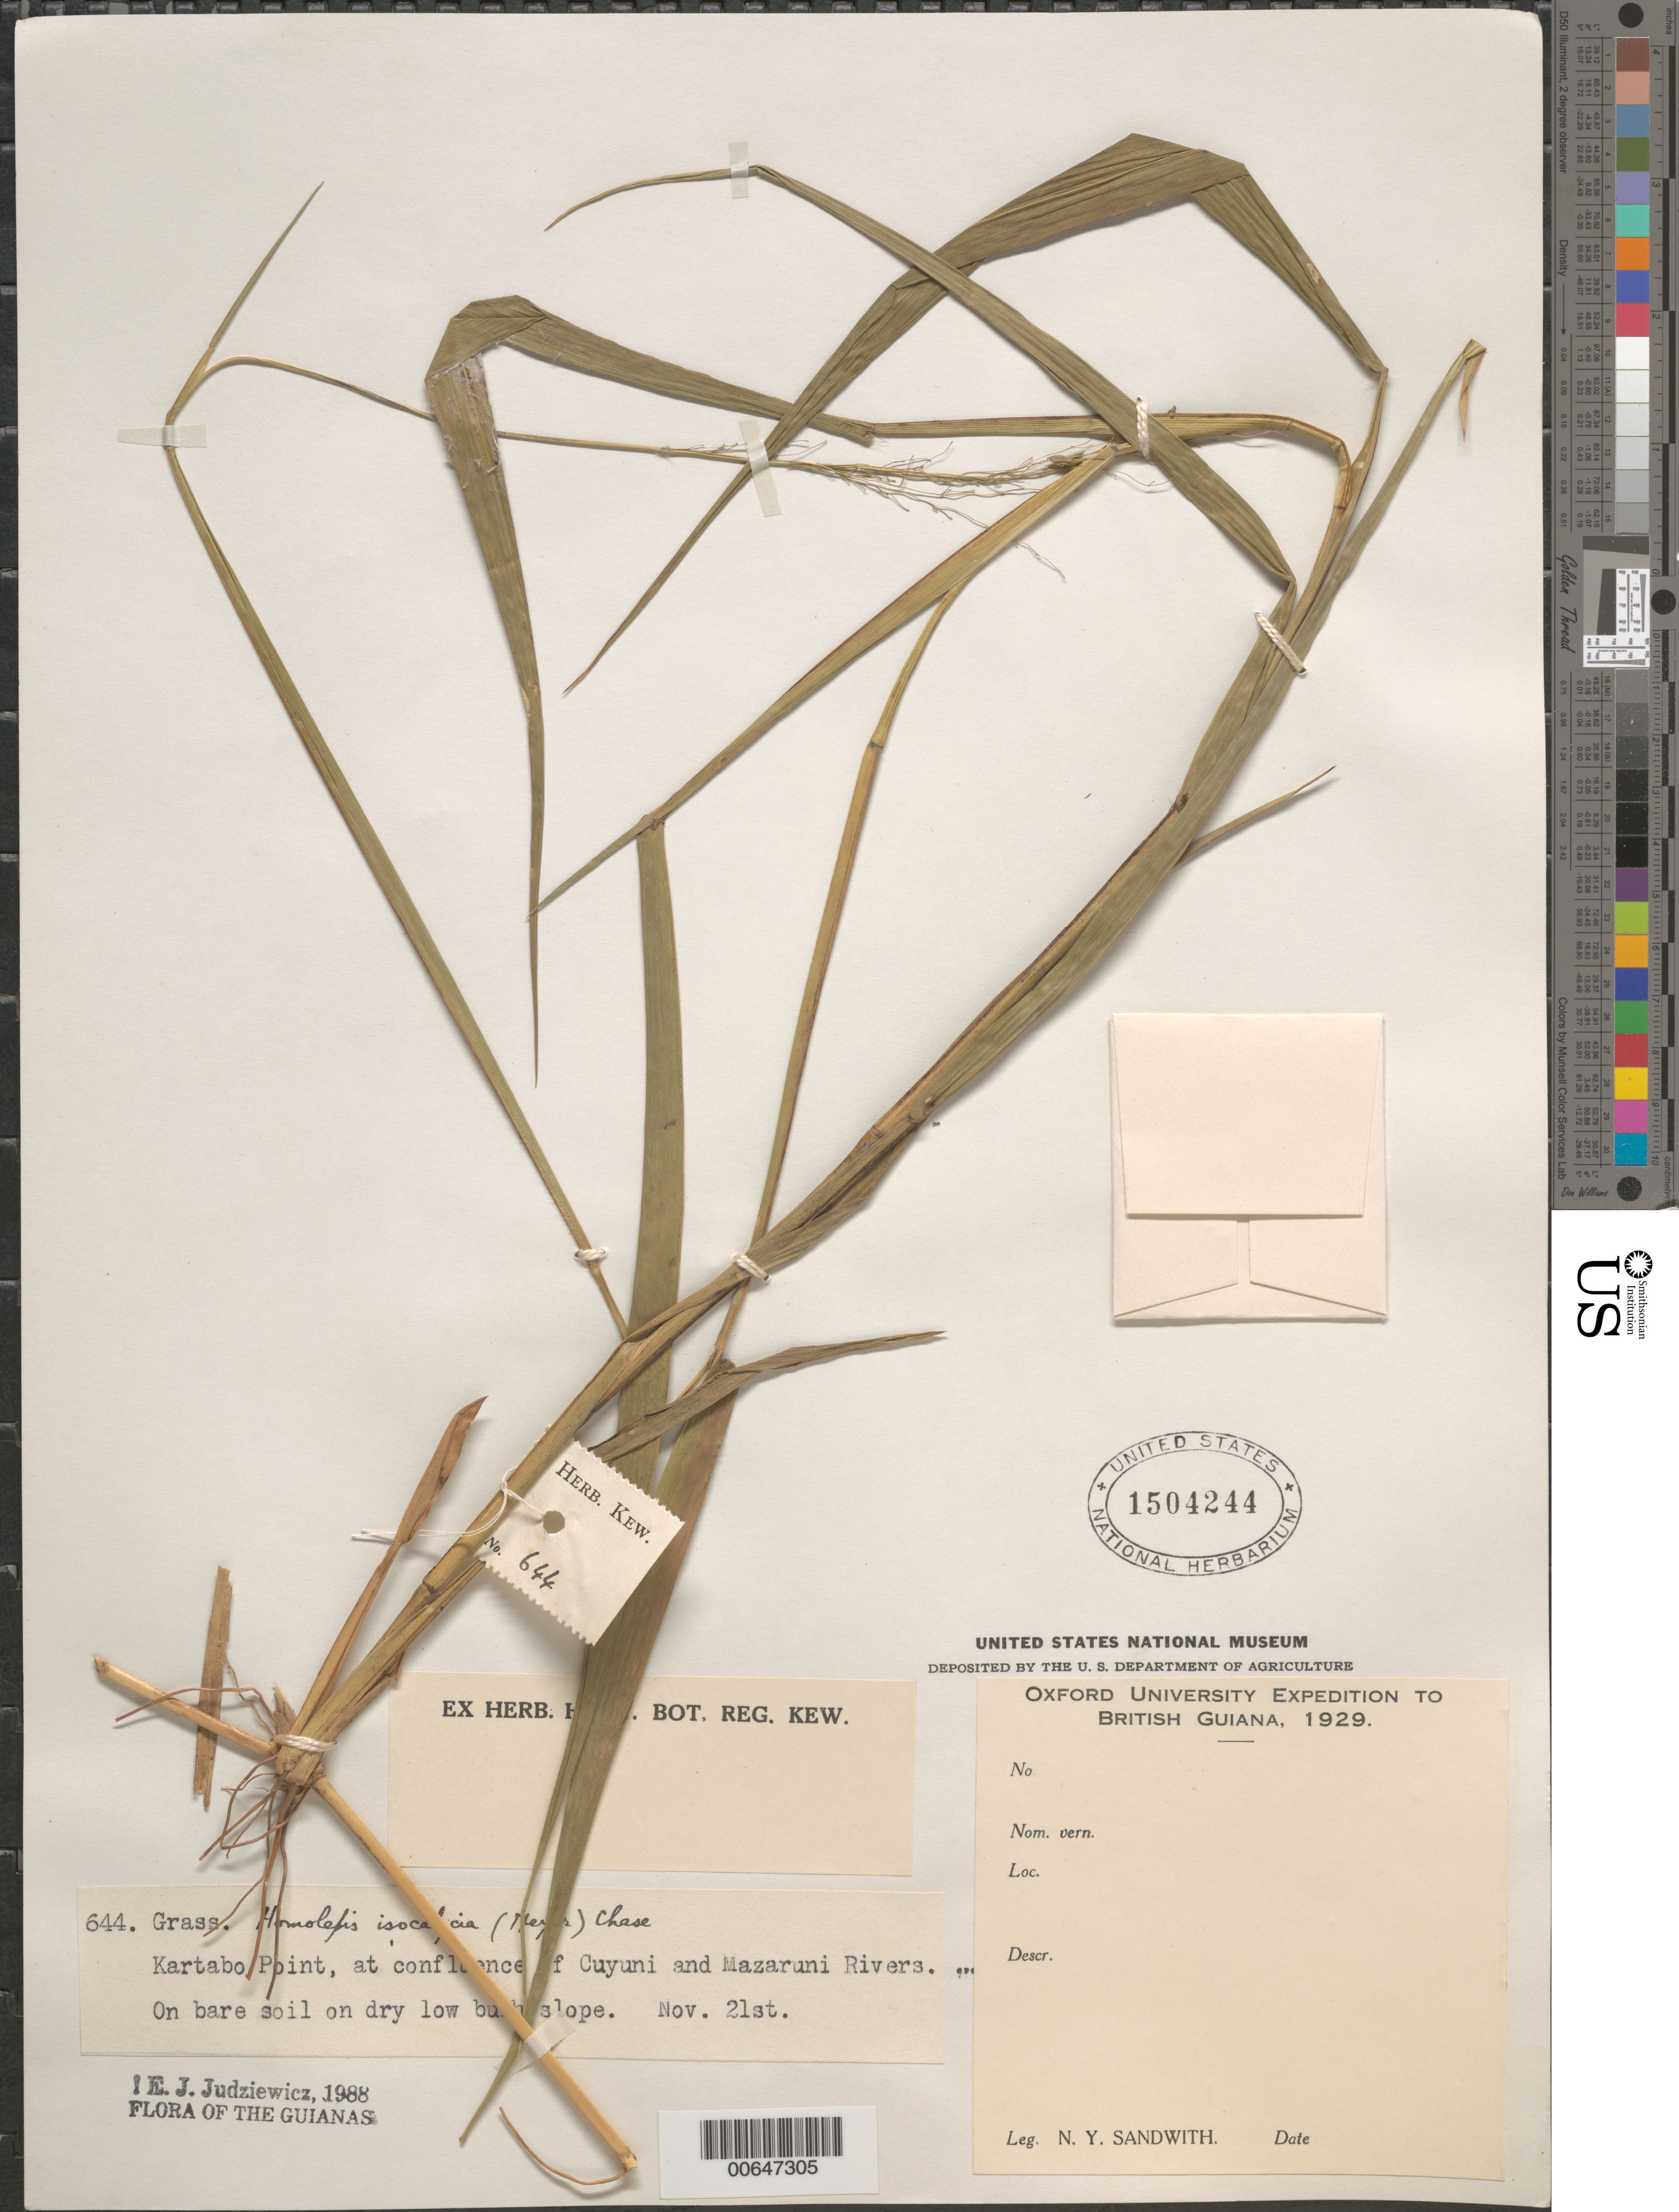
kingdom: Plantae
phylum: Tracheophyta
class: Liliopsida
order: Poales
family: Poaceae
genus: Homolepis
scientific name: Homolepis isocalycia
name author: (G. Mey.) Chase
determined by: Judziewicz, E. J.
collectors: N. Y. Sandwith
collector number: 644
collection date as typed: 21-Nov-29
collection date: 1929-11-21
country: Guyana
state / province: Cuyuni-Mazaruni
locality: Kartabo Point, at confluence of Cuyuni and Mazaruni Rivers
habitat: Bare soil on dry low bushy slope.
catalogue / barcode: US 1504244